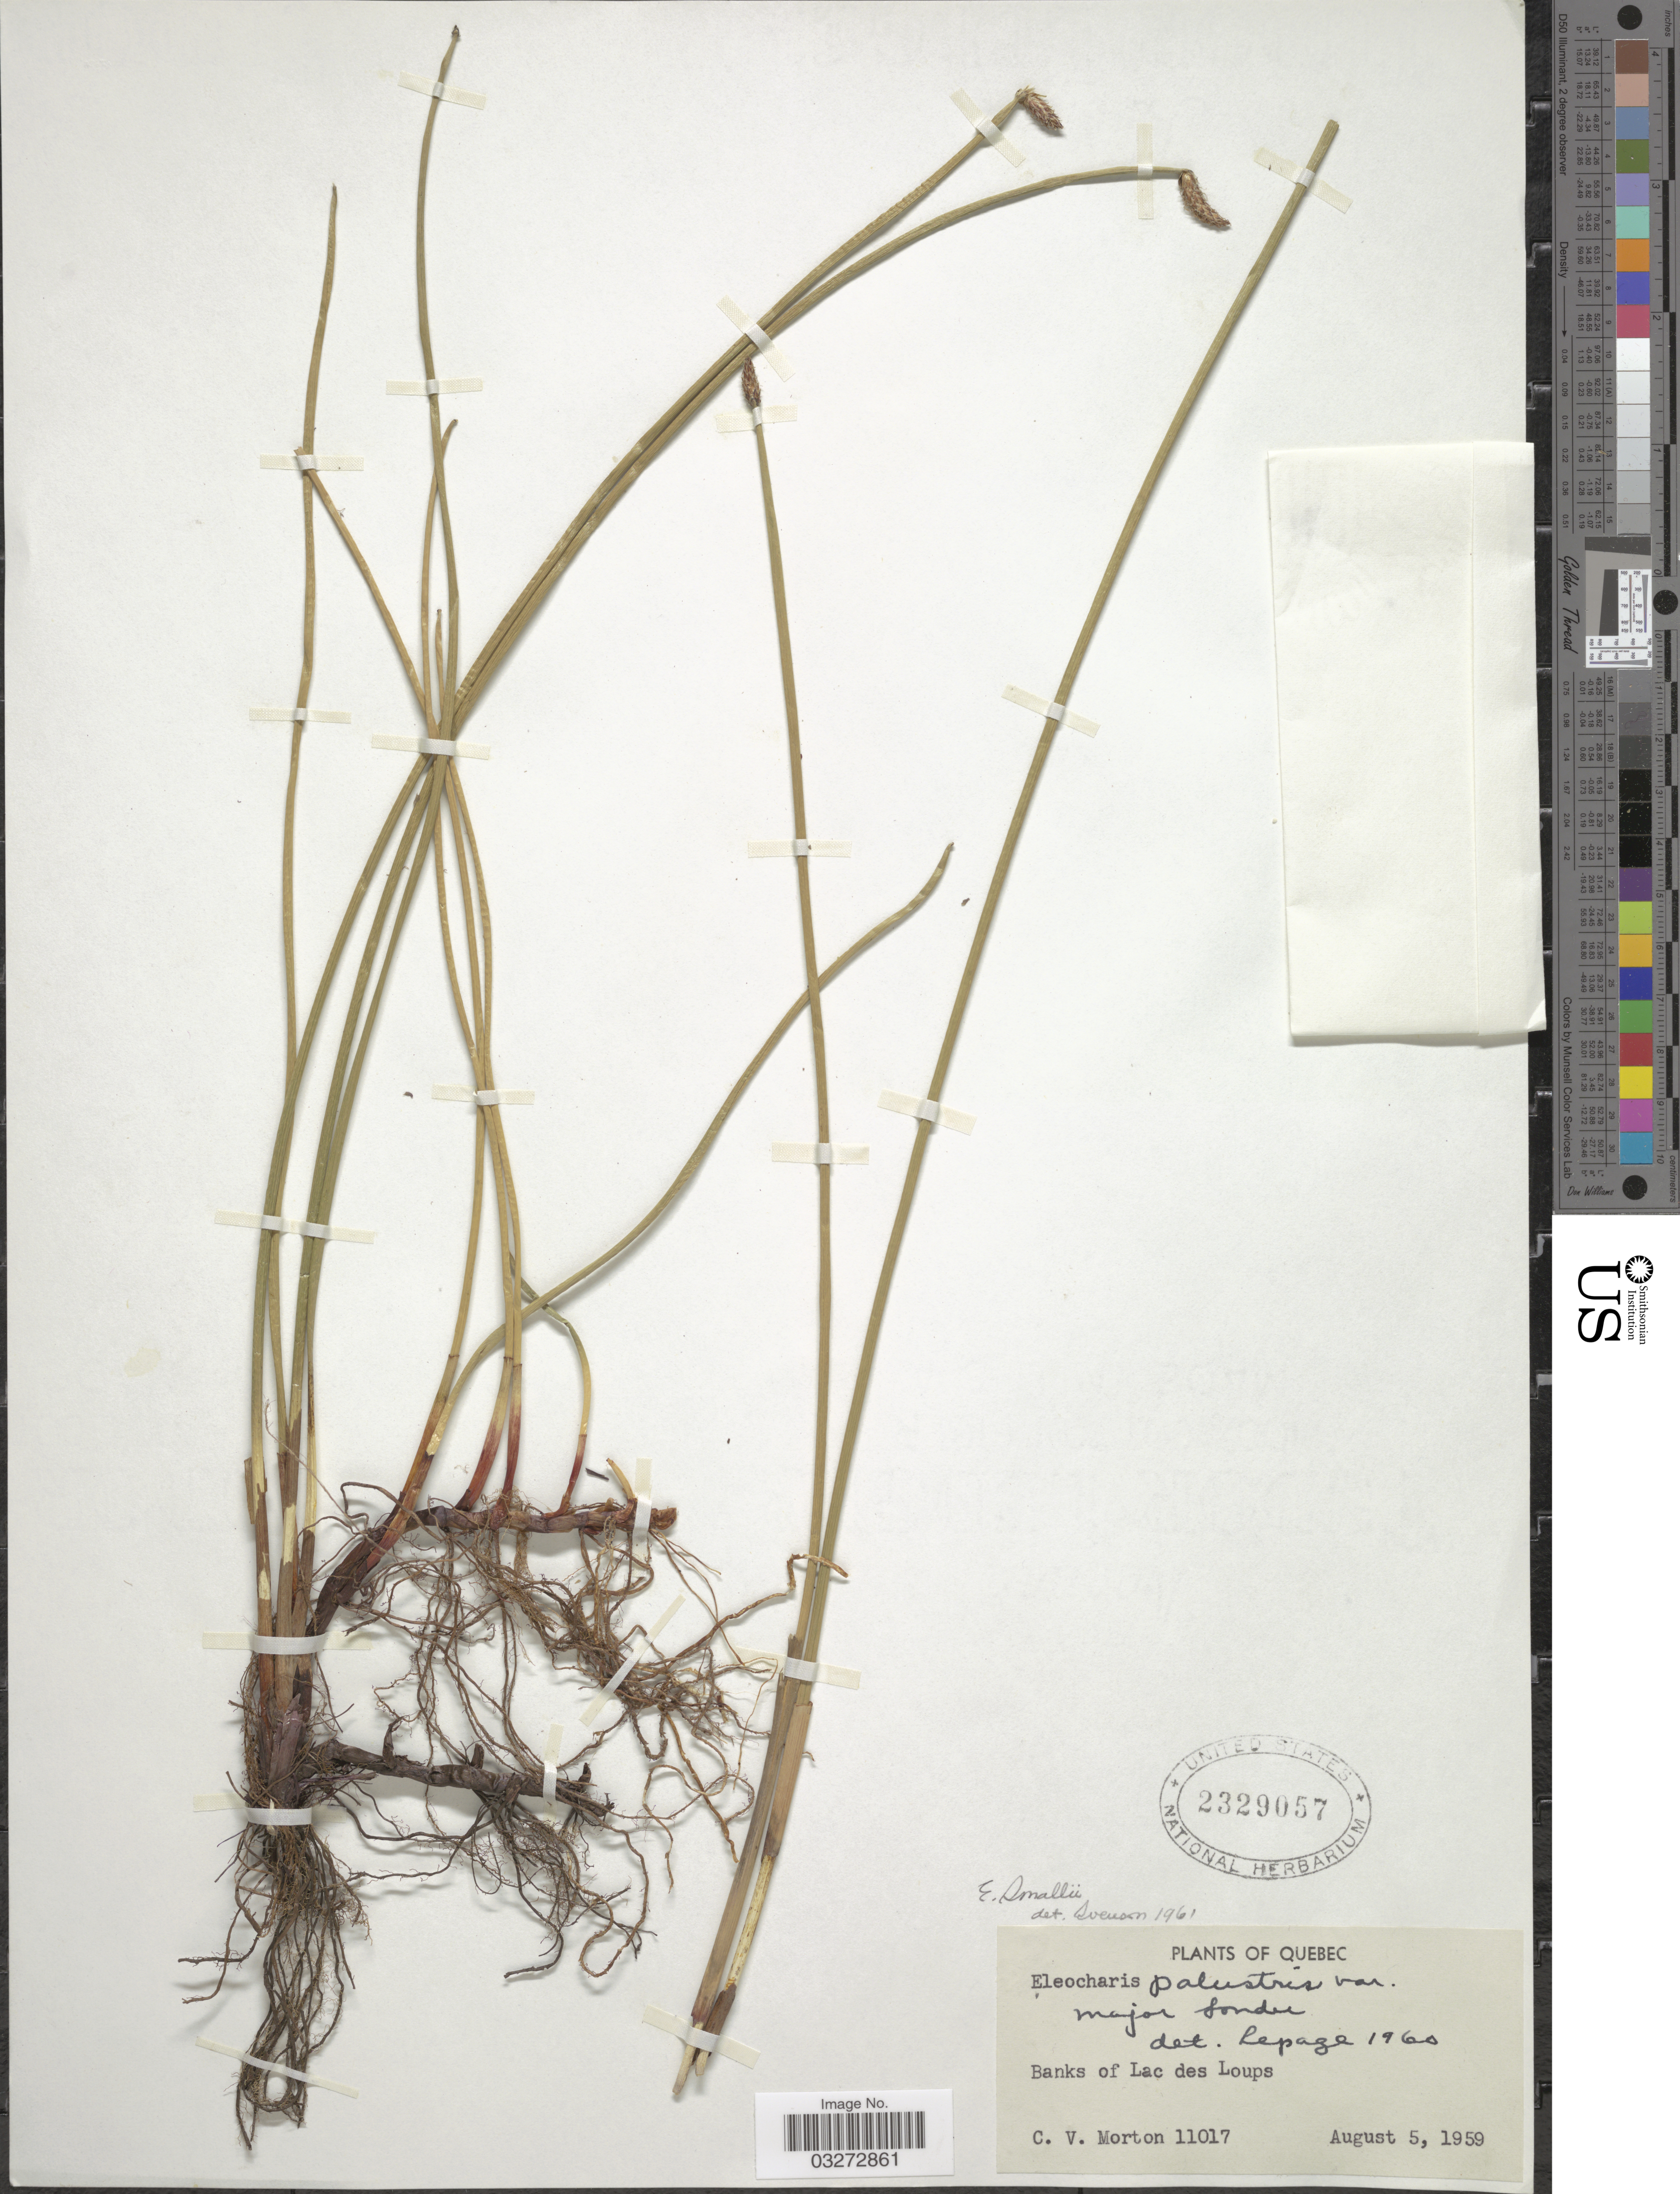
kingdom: Plantae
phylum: Tracheophyta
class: Liliopsida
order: Poales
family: Cyperaceae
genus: Eleocharis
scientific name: Eleocharis palustris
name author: (L.) Roem. & Schult.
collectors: C. V. Morton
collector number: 11017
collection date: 1959-08-05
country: Canada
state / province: Quebec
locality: Banks of Lac des Loups.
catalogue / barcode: US 2329057